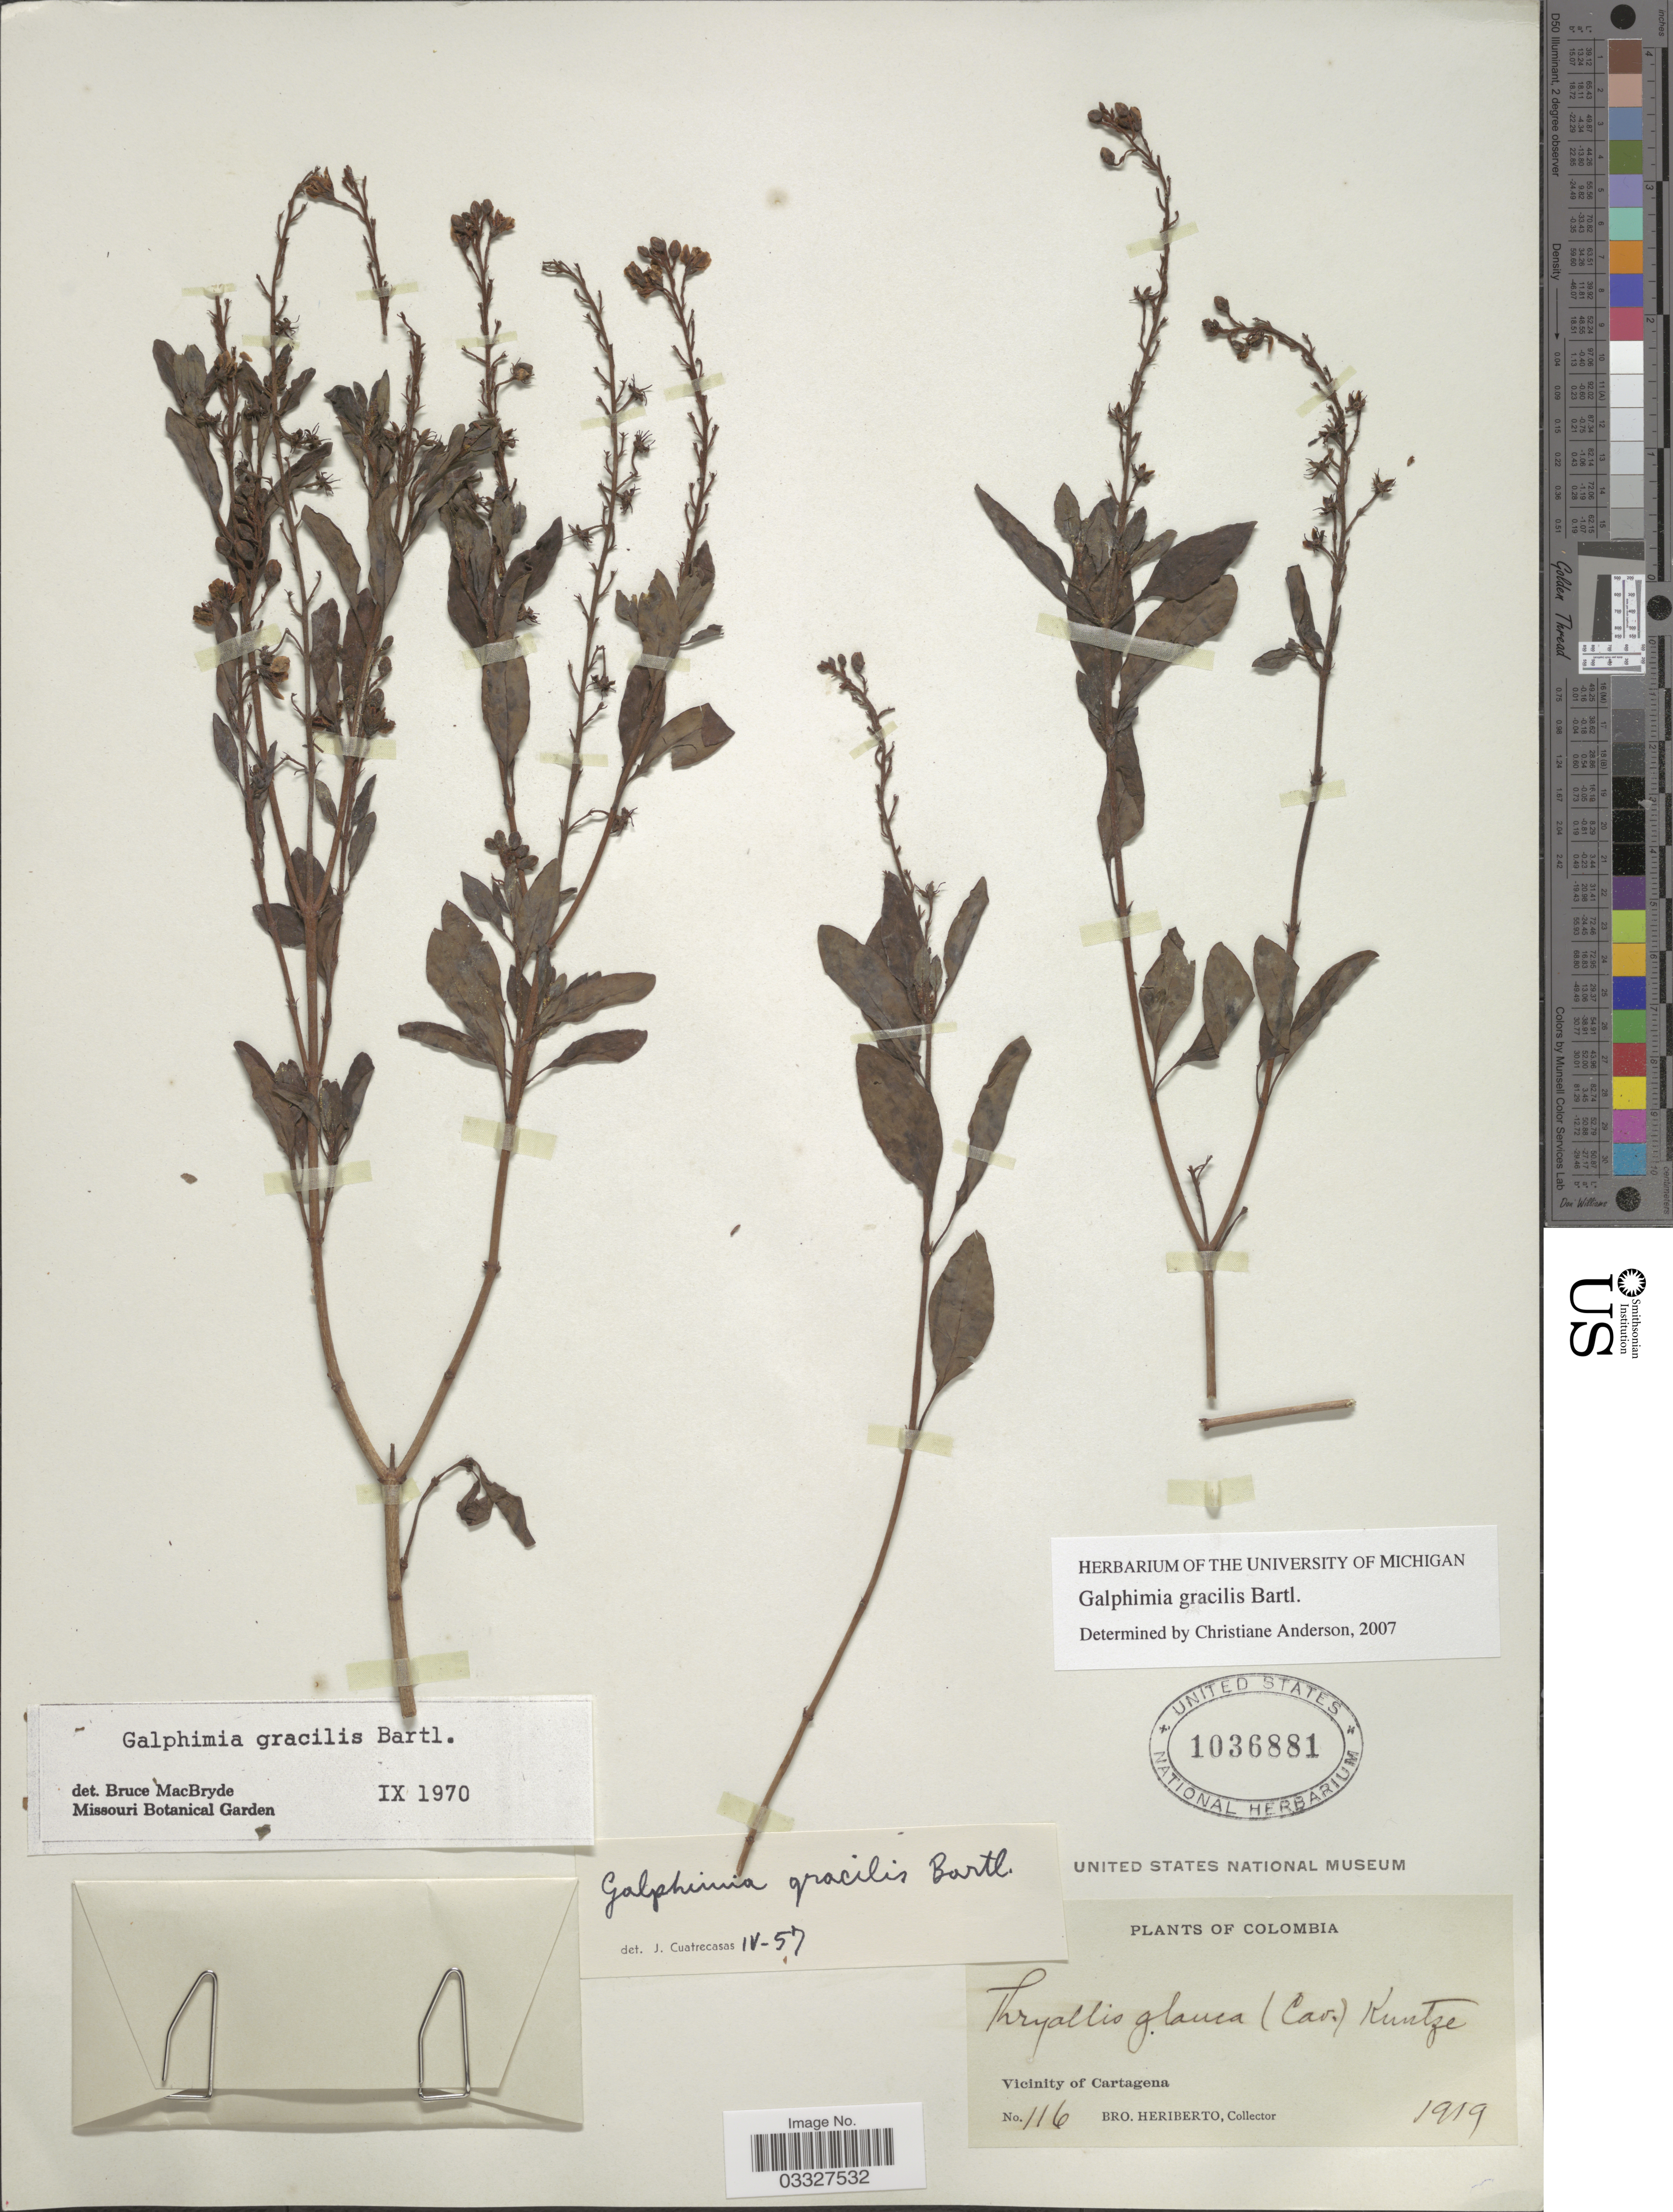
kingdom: Plantae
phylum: Tracheophyta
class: Magnoliopsida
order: Malpighiales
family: Malpighiaceae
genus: Galphimia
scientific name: Galphimia gracilis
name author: Bartl.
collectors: B. Heriberto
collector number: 116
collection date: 1919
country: Colombia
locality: Vicinity of Cartagena.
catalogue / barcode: US 1036881